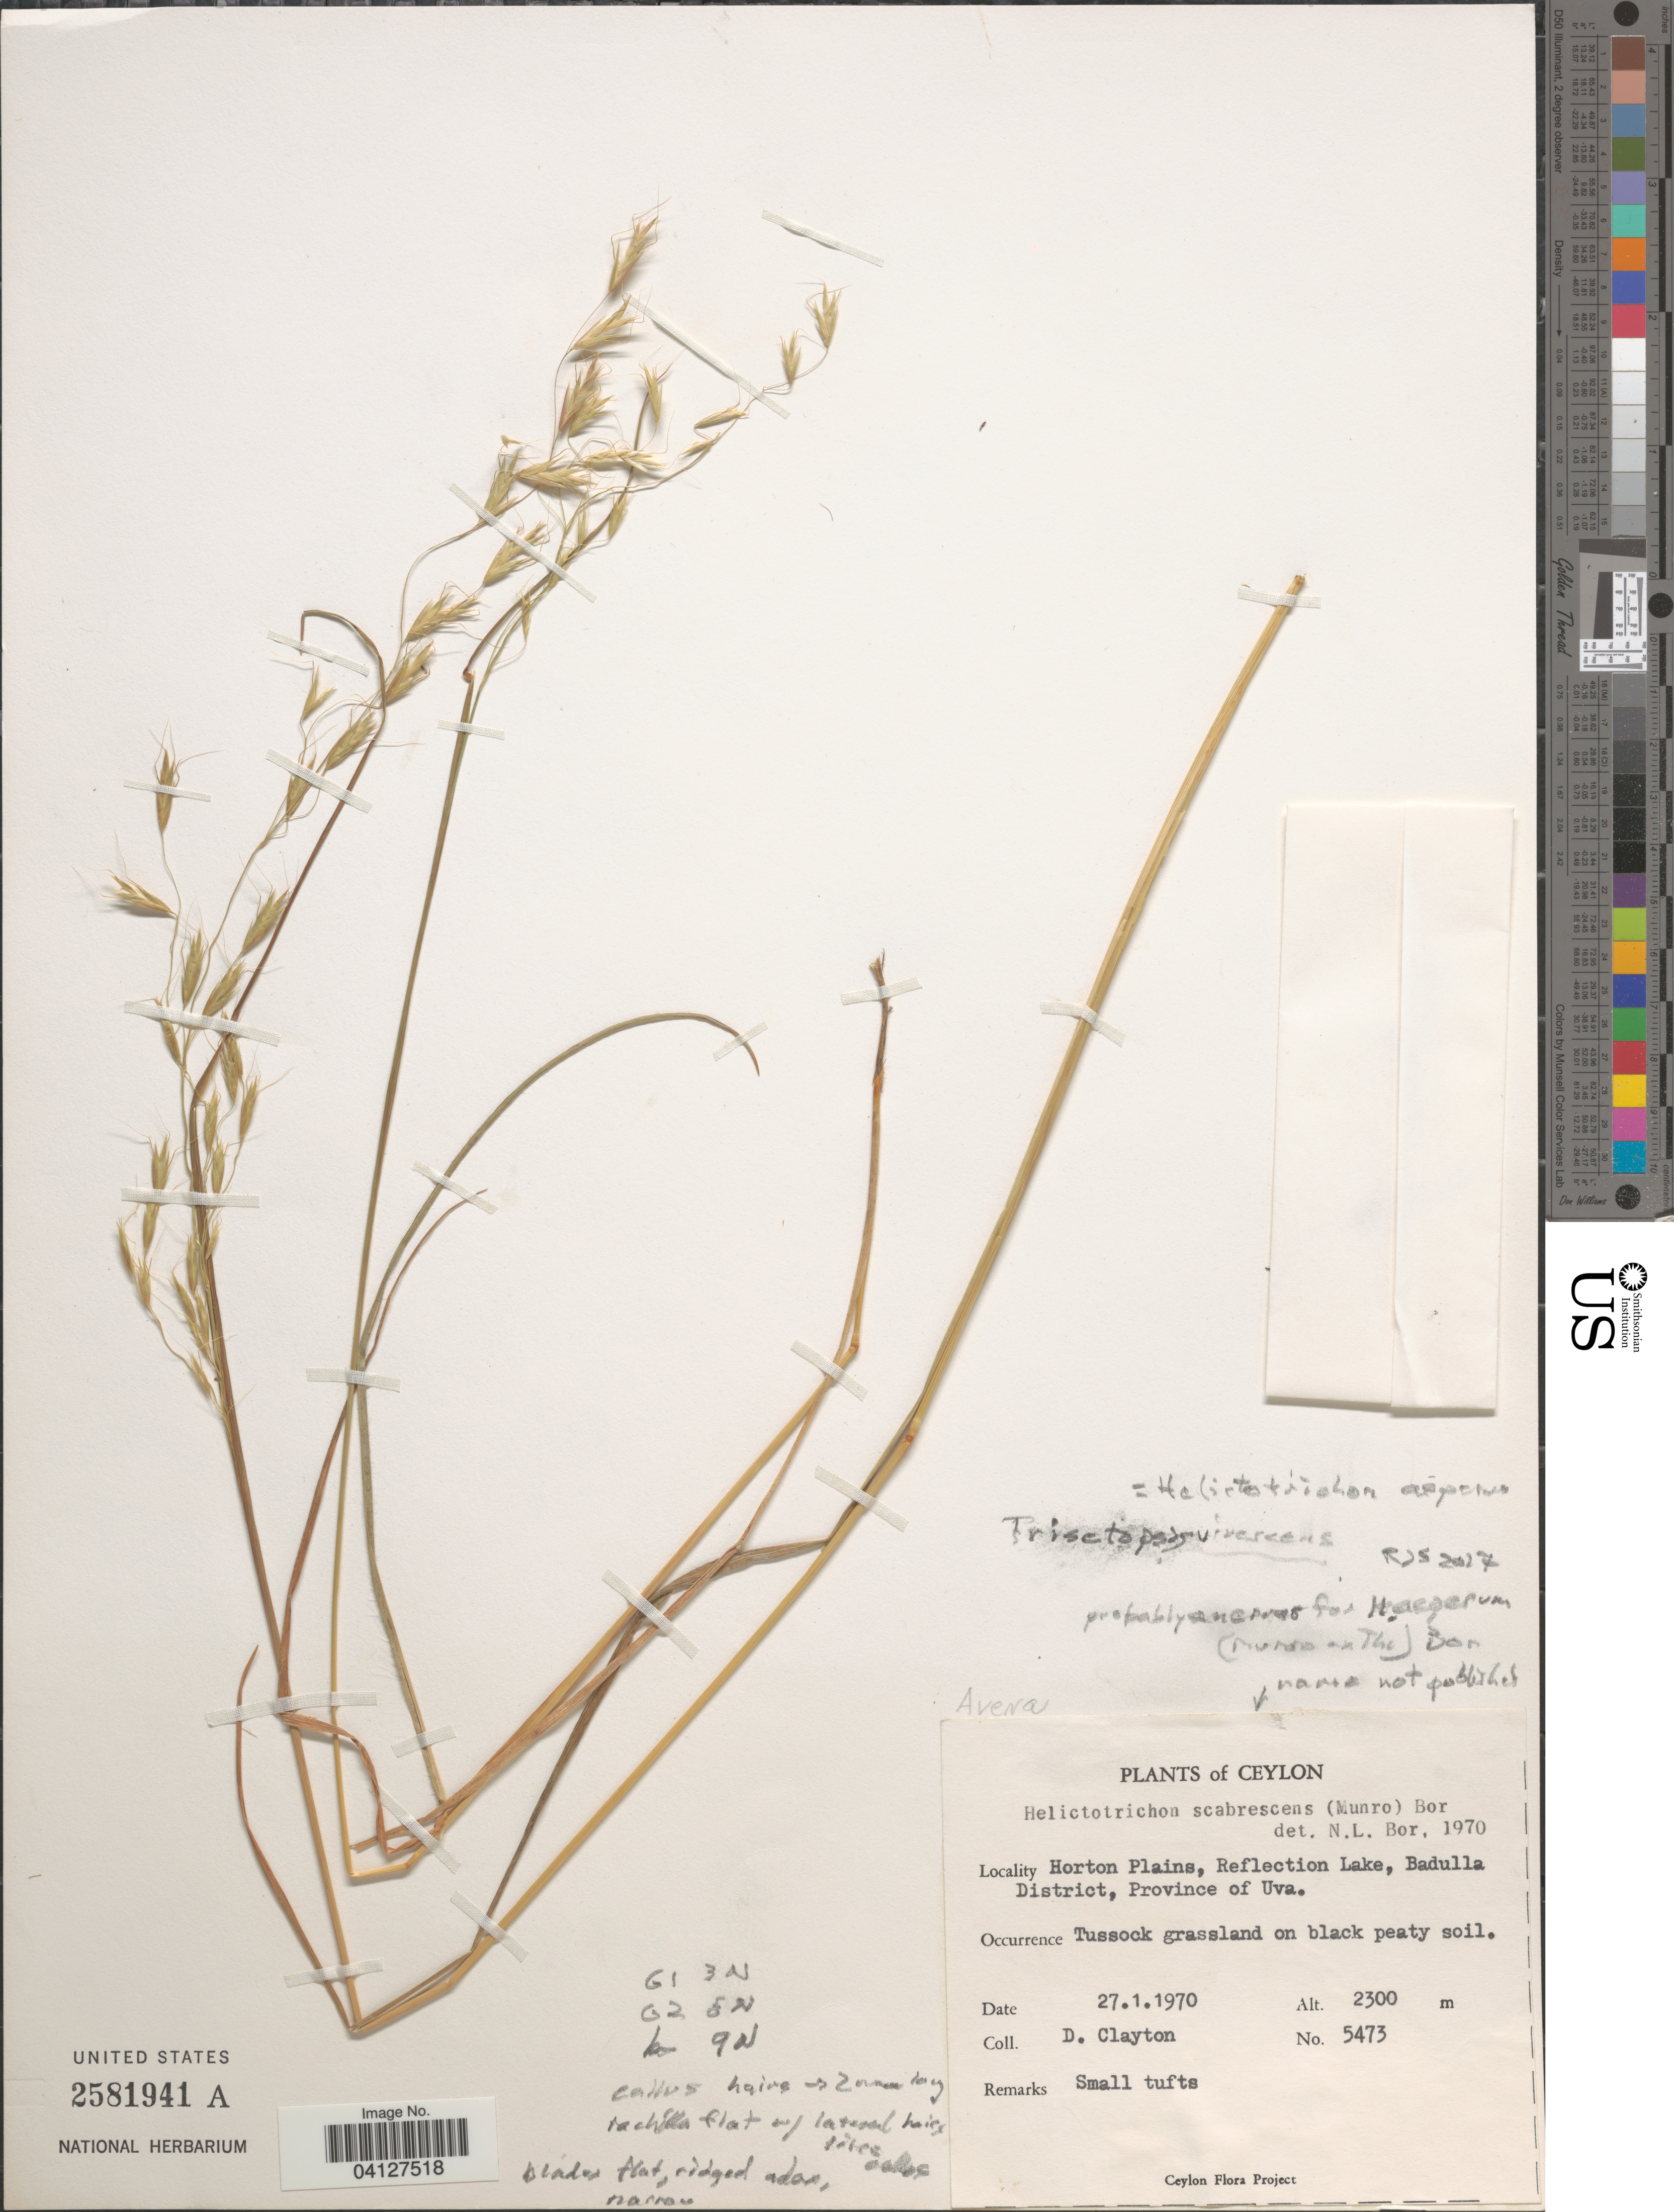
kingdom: Plantae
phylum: Tracheophyta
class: Liliopsida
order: Poales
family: Poaceae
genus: Helictotrichon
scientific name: Helictotrichon asperum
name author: (Munro ex Thwaites) Bor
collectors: D. Clayton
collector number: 5473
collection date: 1970-01-17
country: Sri Lanka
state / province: Uva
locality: Ceylon. Horton Plains, Reflection Lake, Badulla District.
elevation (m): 2300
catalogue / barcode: US 2581941A